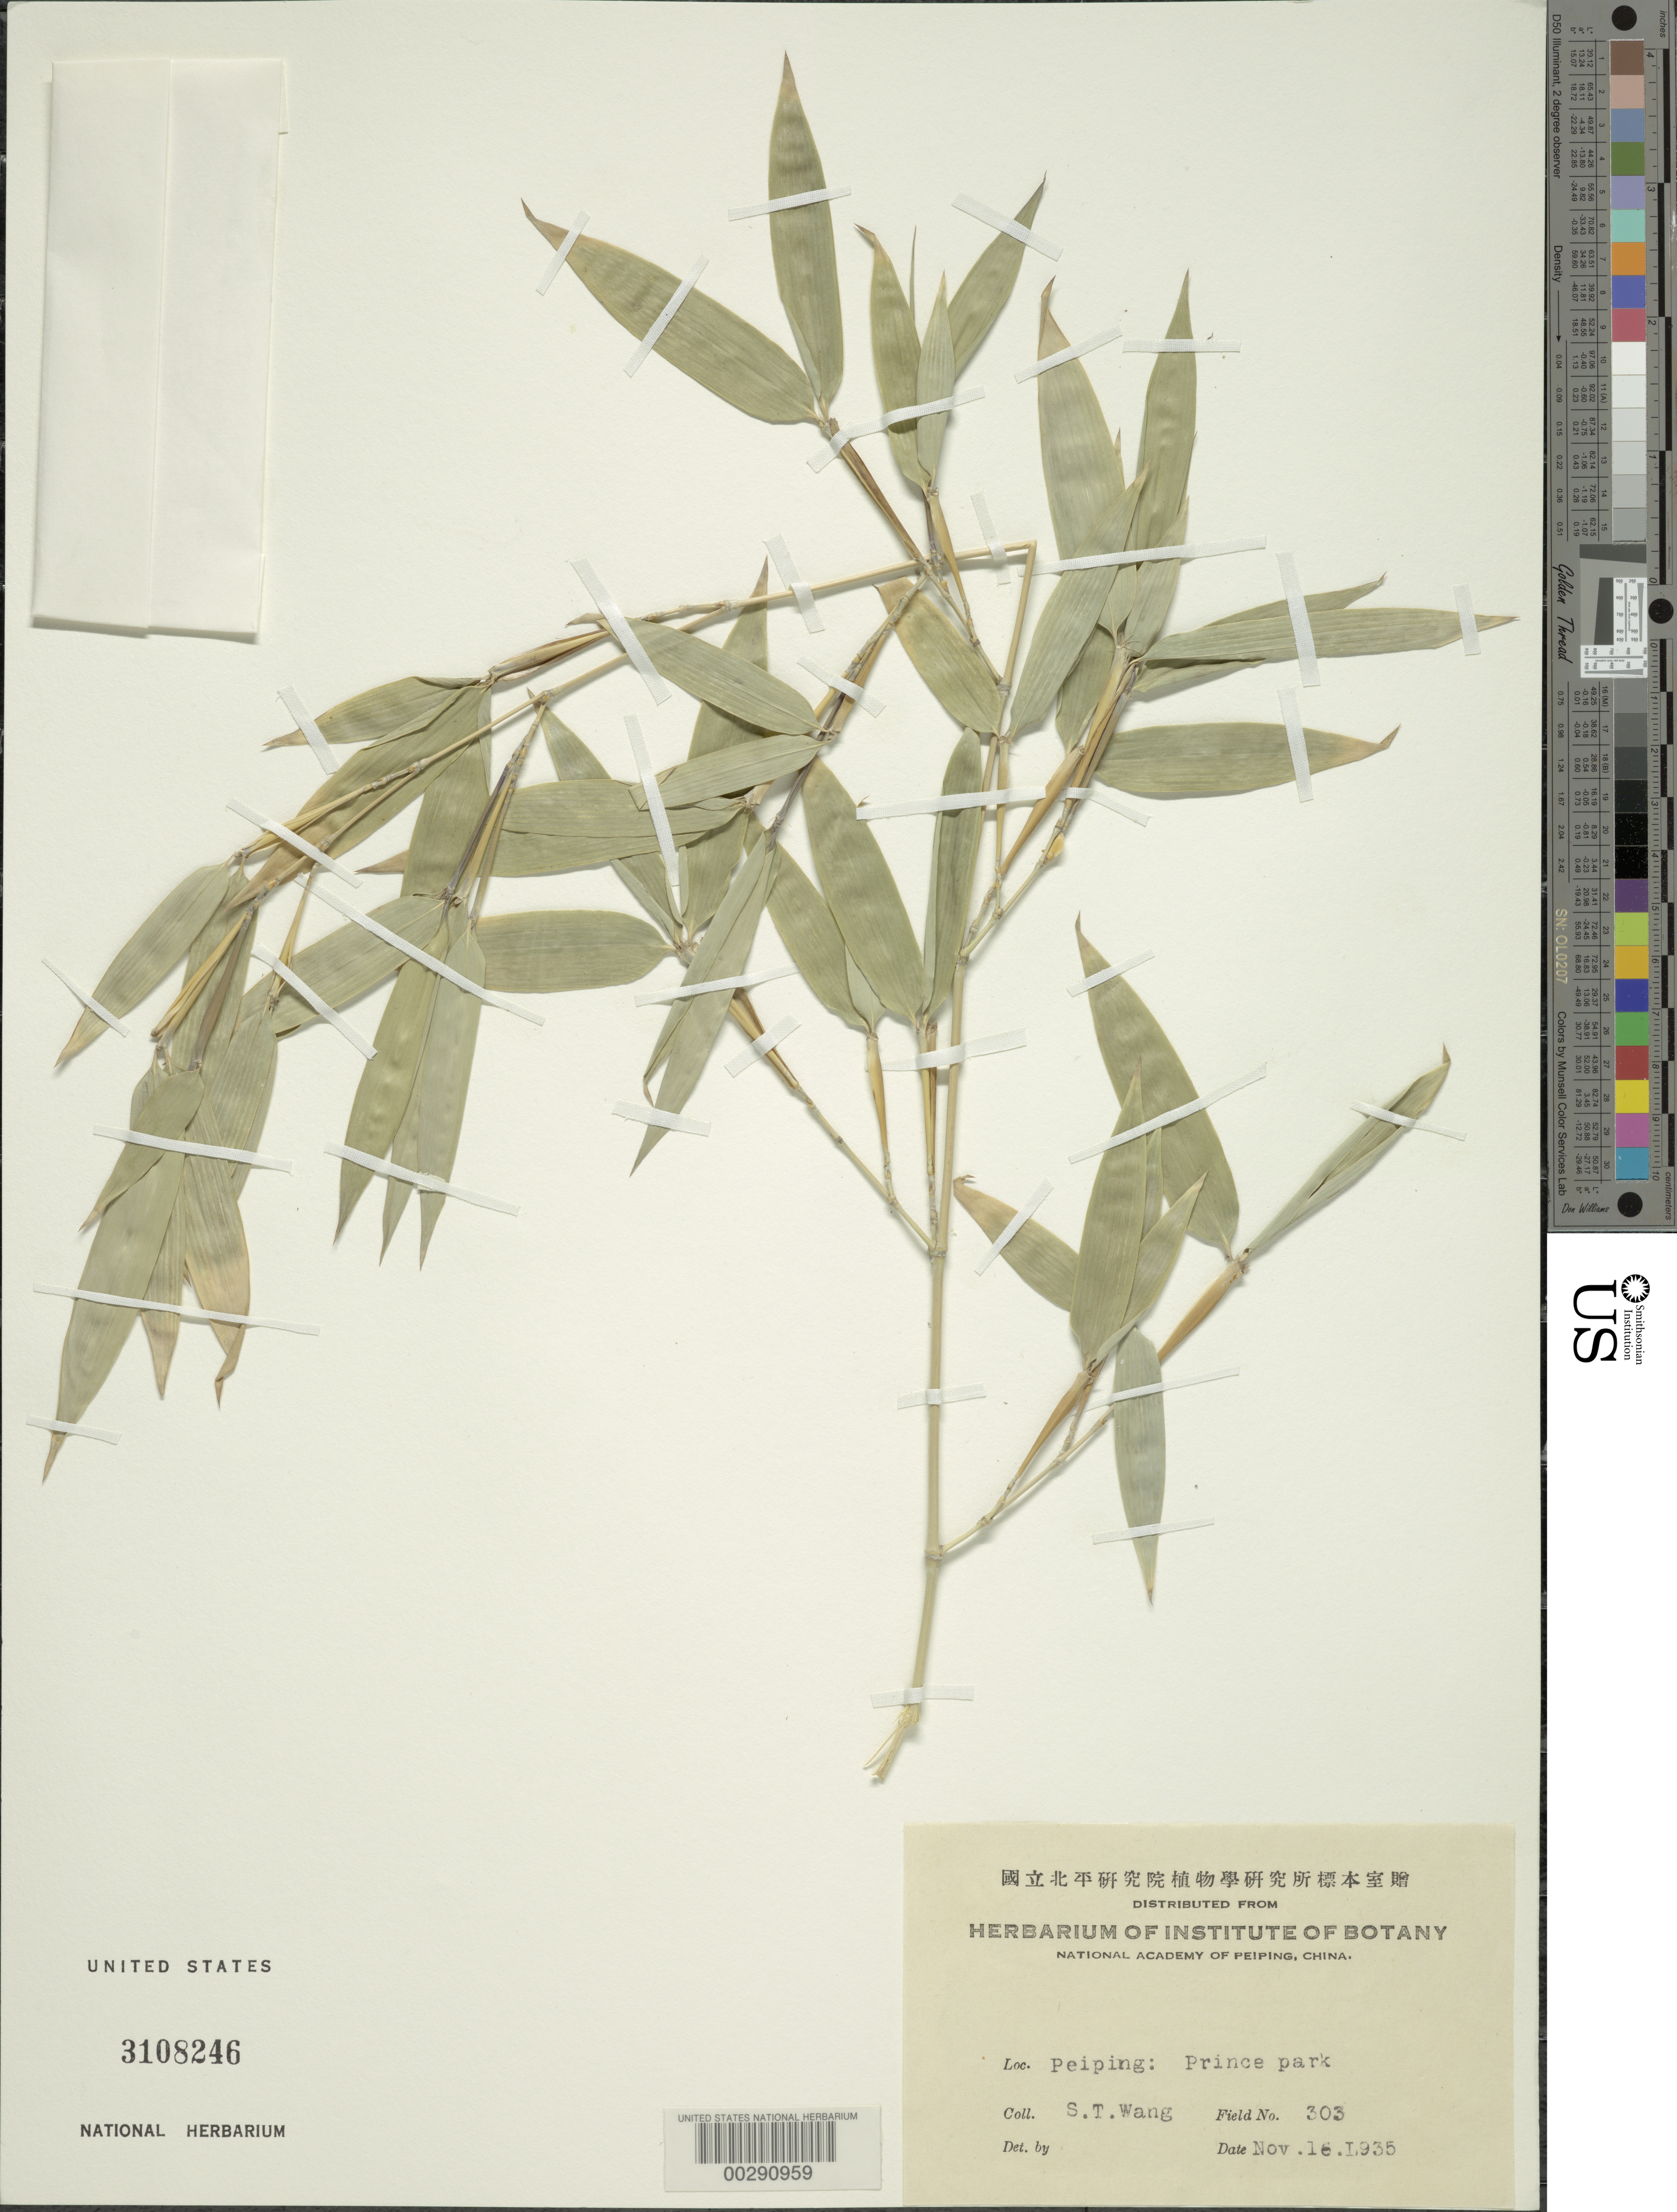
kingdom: Plantae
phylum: Tracheophyta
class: Liliopsida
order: Poales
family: Poaceae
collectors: S. Wang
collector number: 303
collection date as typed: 16 Nov 1935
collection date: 1935-11-16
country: China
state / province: Beijing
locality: Prince park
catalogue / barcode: US 3108246